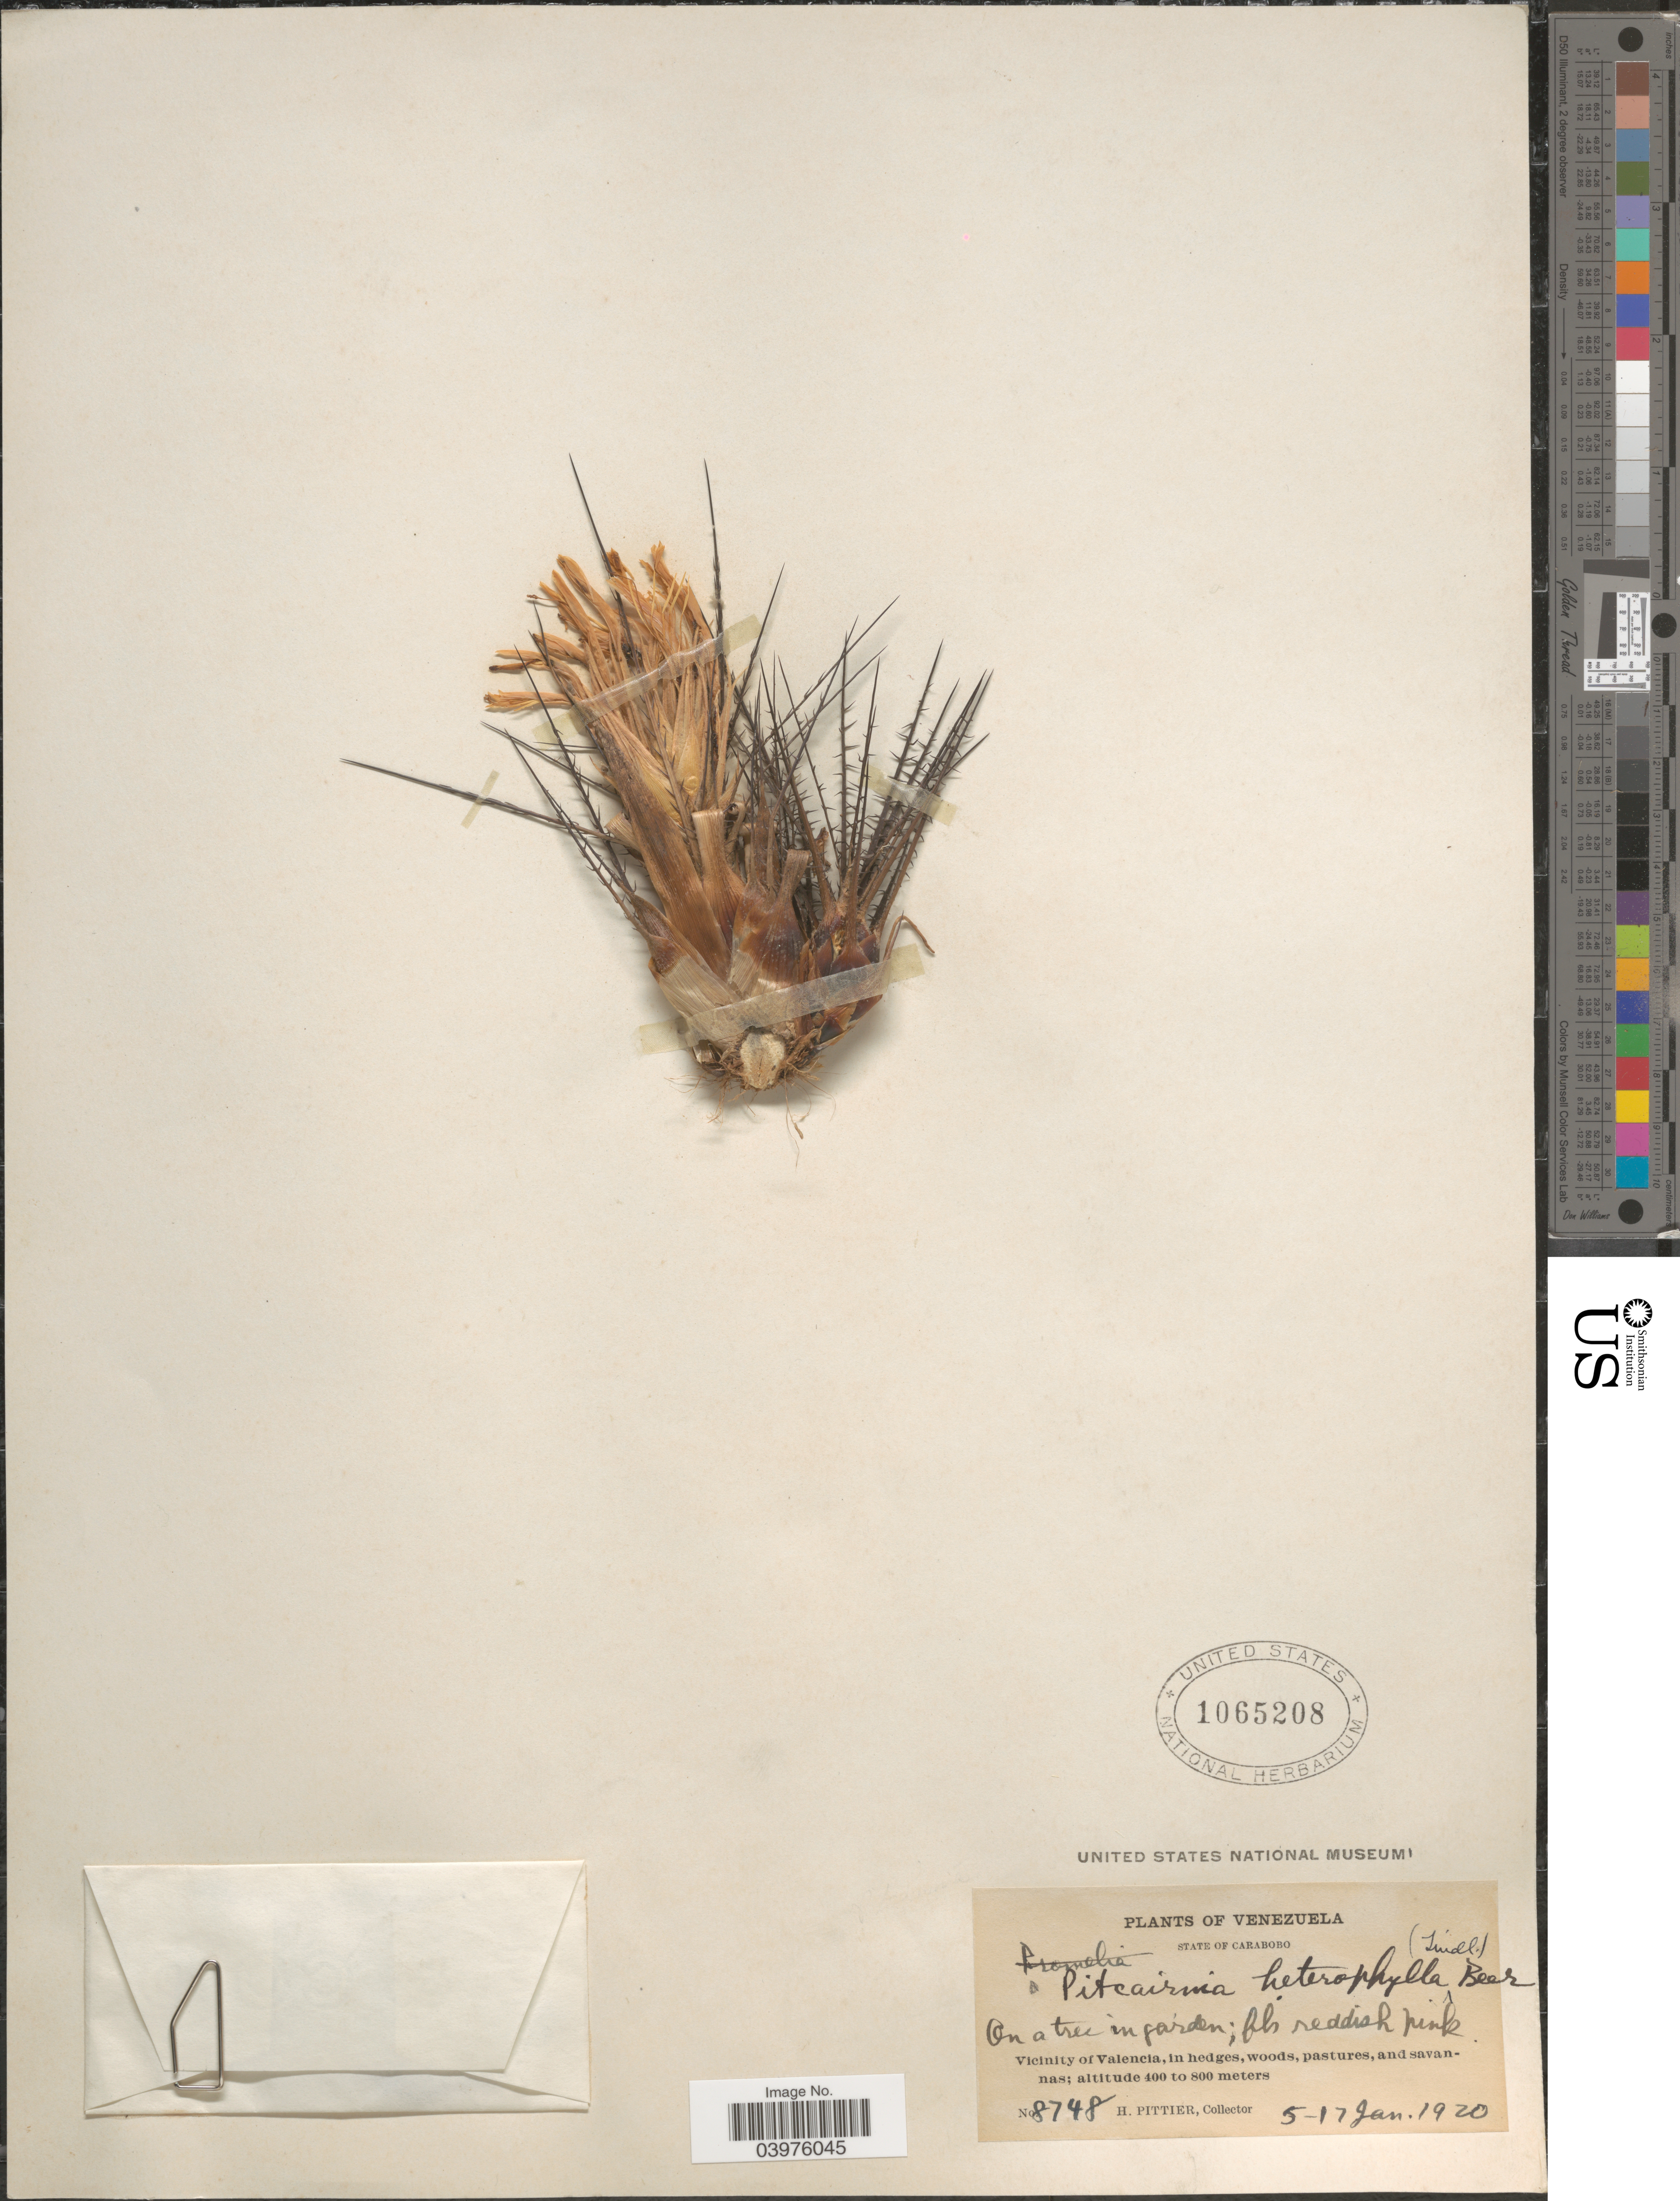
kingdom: Plantae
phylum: Tracheophyta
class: Liliopsida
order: Poales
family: Bromeliaceae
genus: Pitcairnia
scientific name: Pitcairnia heterophylla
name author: (Lindl.) Beer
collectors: H. F. Pittier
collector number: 8748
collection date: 1920-01-05/1920-01-17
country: Venezuela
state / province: Carabobo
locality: Vicinity of Valencia, in hedges, woods, pastures, and savannas.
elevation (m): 400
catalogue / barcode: US 1065208